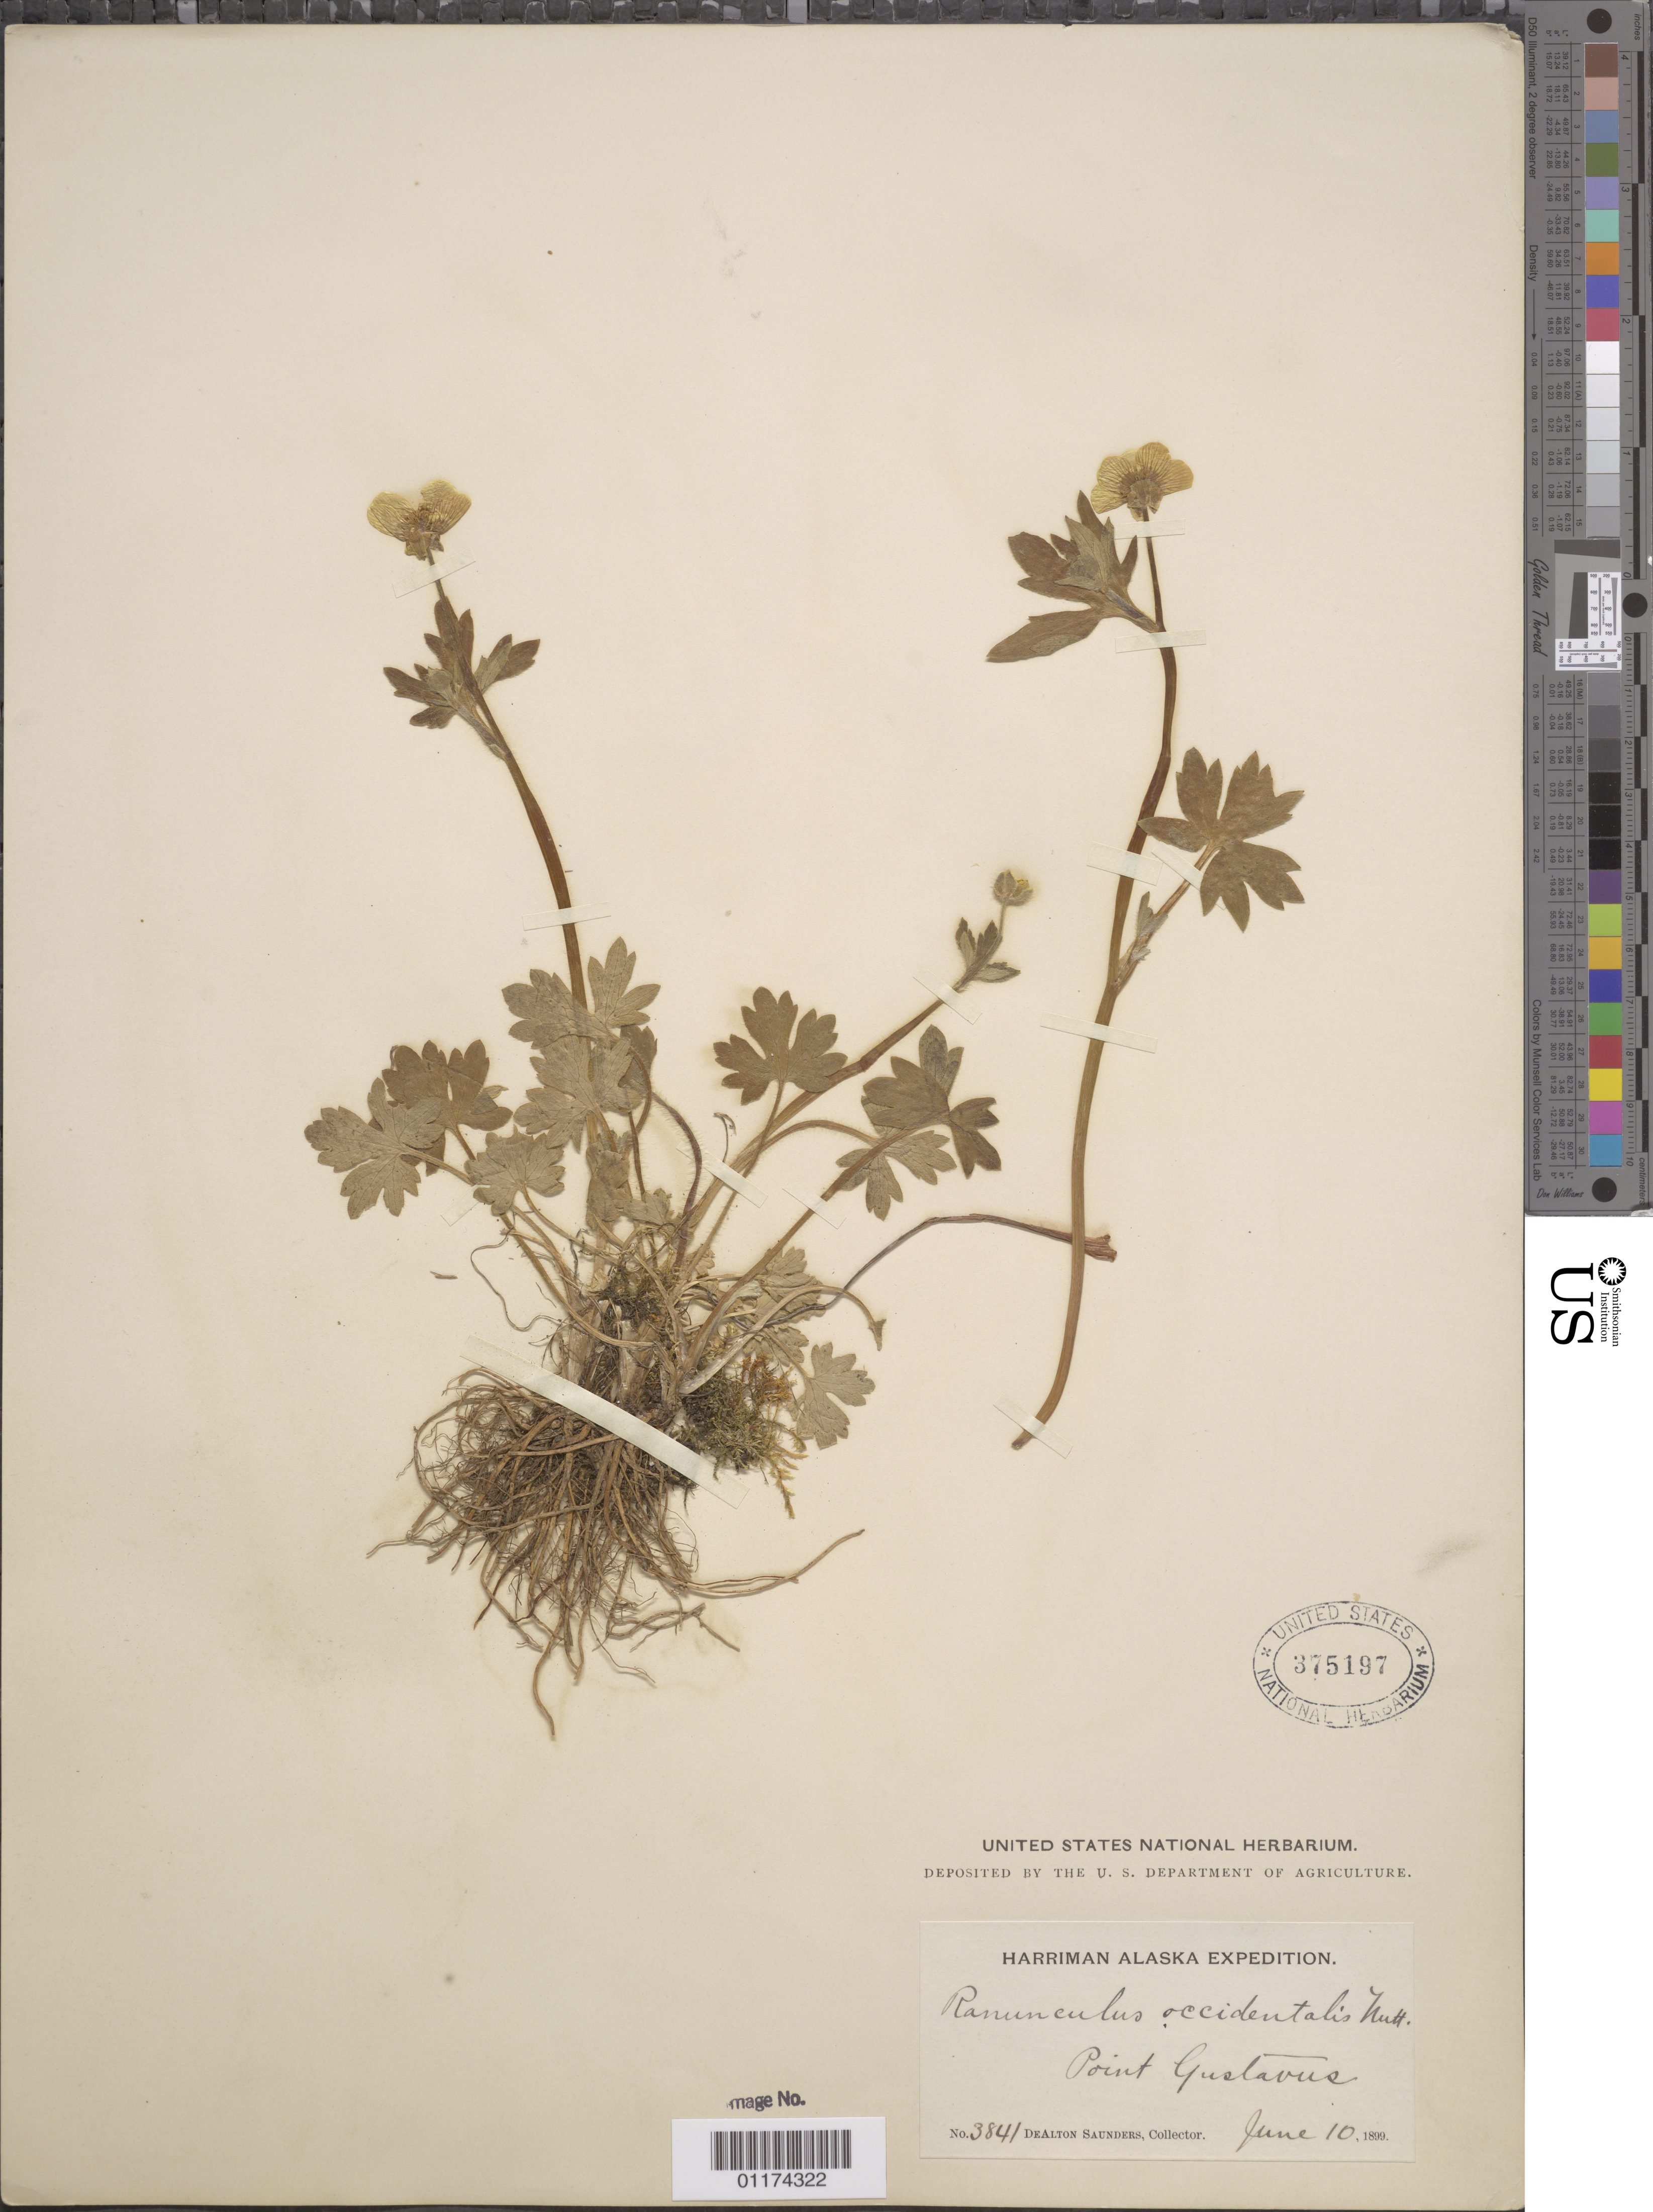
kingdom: Plantae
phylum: Tracheophyta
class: Magnoliopsida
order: Ranunculales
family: Ranunculaceae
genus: Ranunculus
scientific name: Ranunculus occidentalis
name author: Nutt.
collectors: D. Saunders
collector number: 3841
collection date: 1899-06-10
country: United States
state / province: Alaska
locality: Point Gustavus.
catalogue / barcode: US 375197